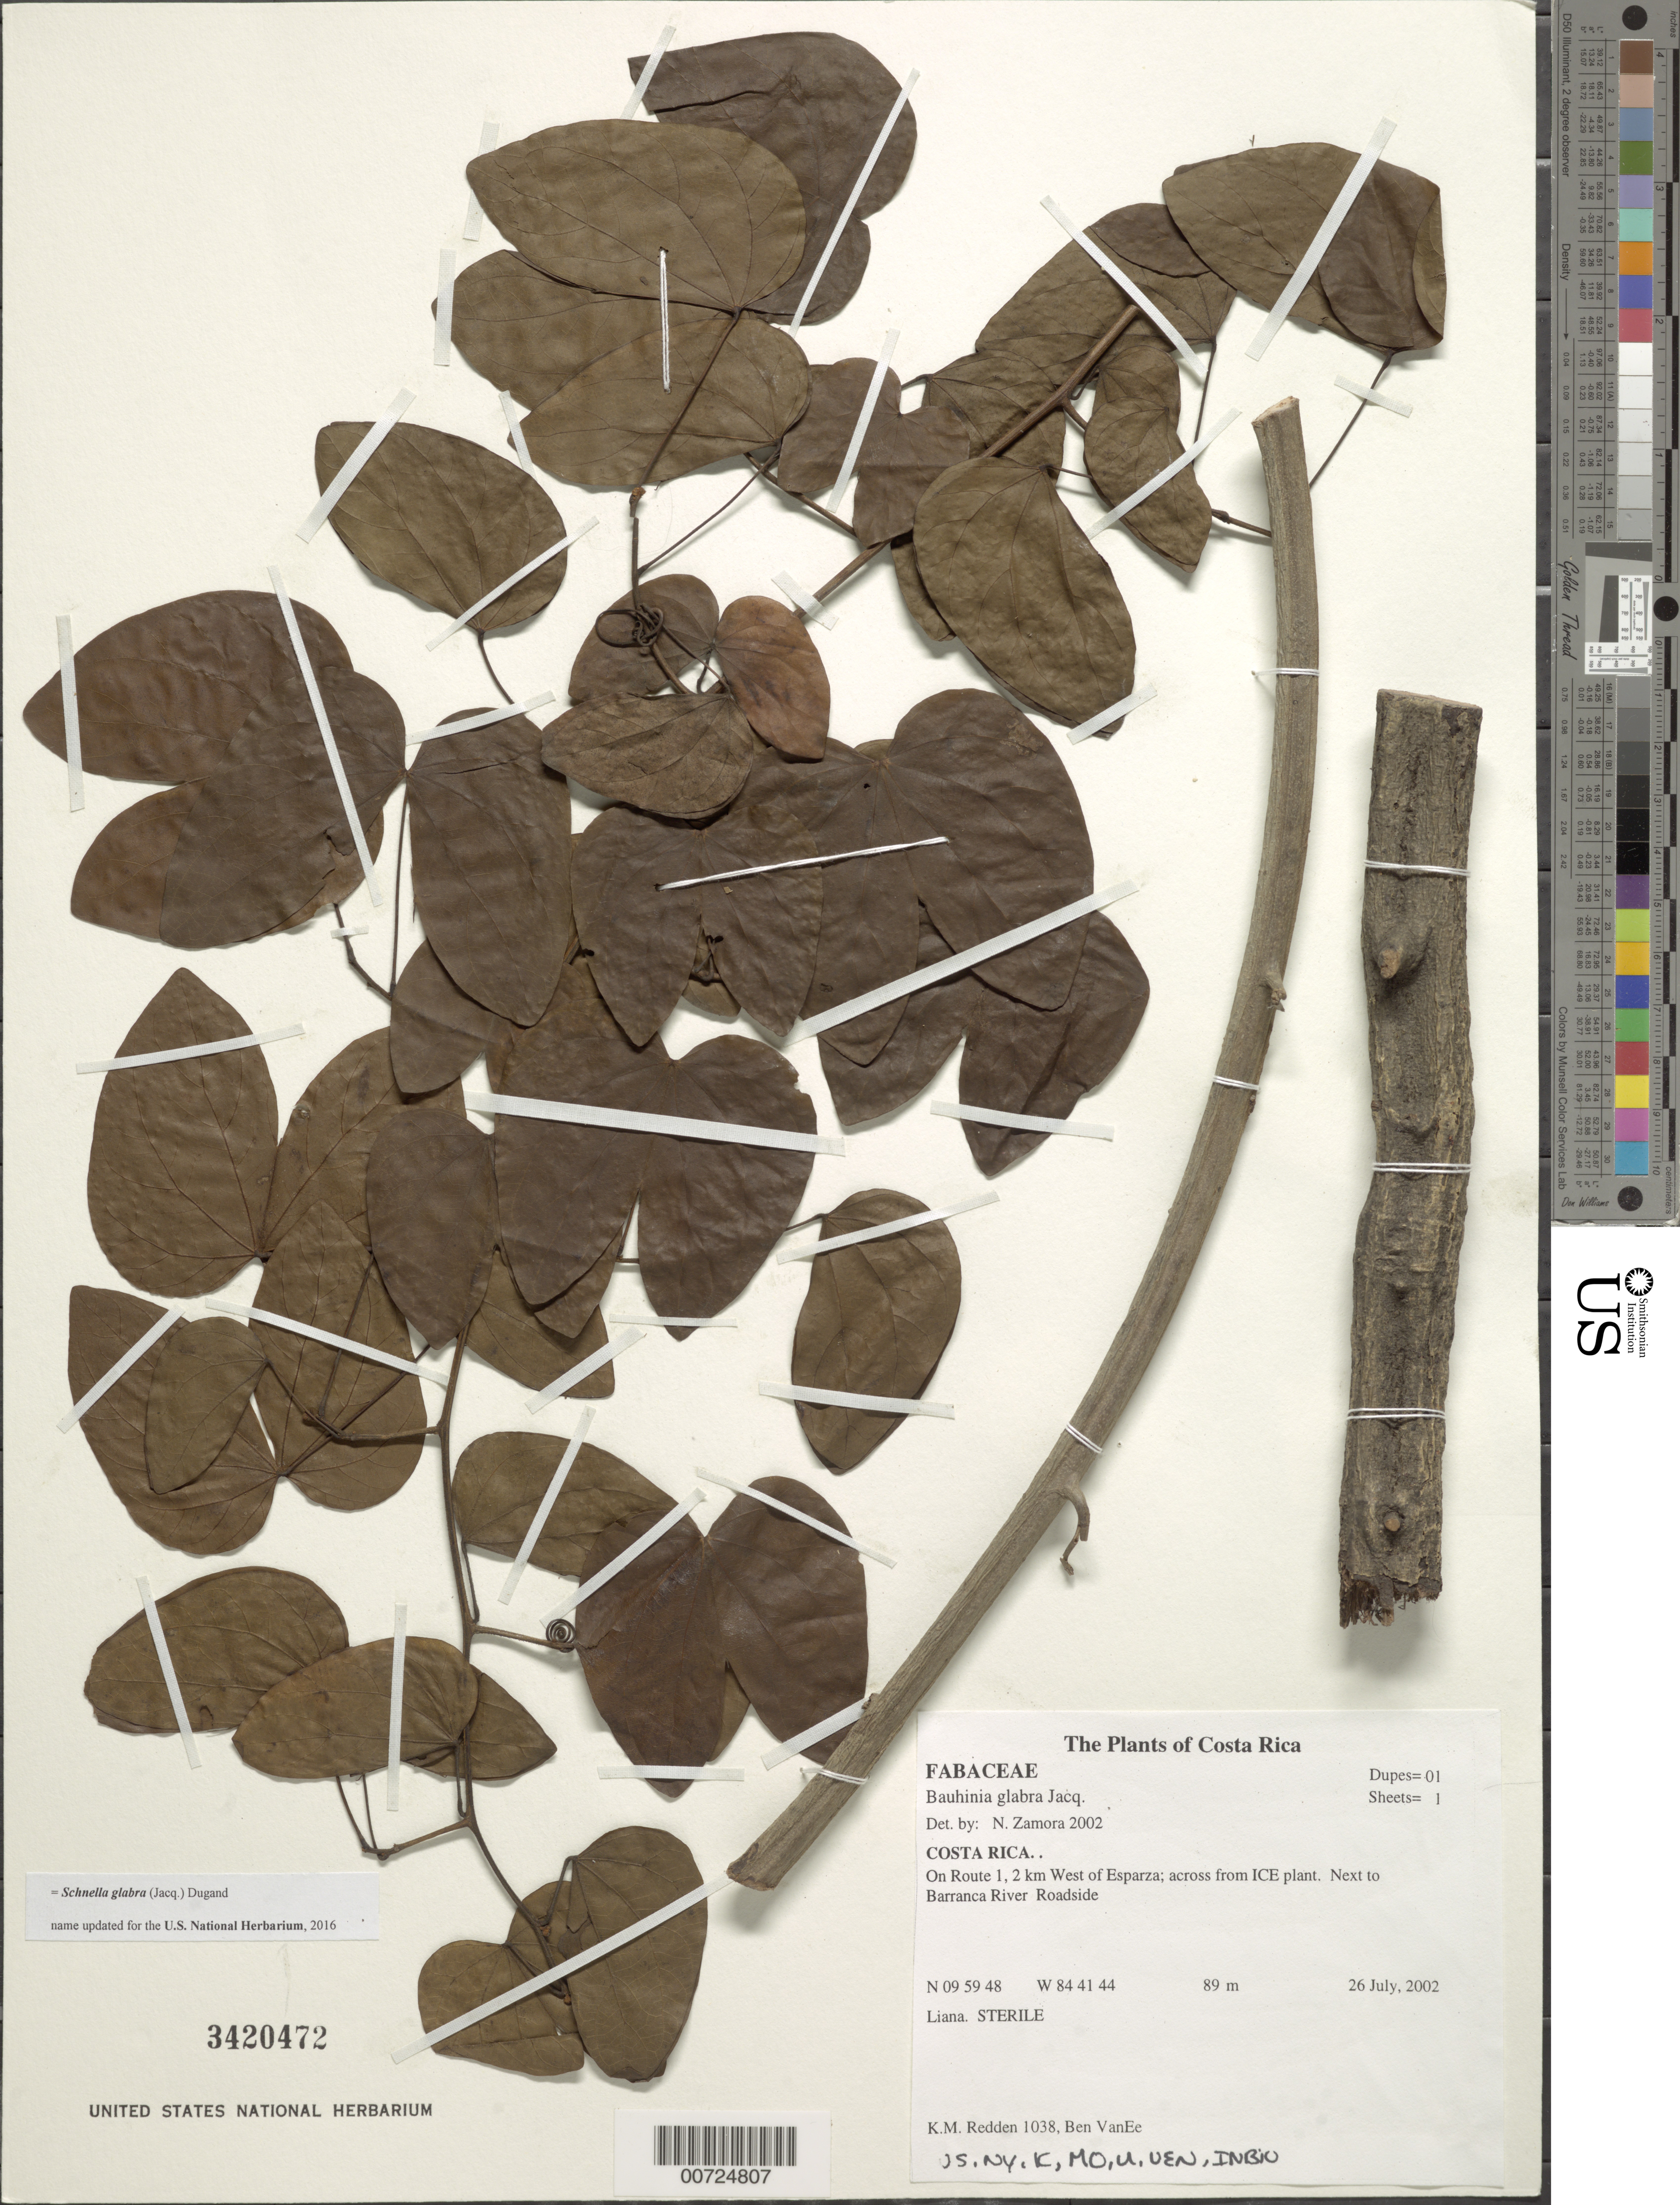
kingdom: Plantae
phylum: Tracheophyta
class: Magnoliopsida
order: Fabales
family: Fabaceae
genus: Schnella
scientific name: Schnella glabra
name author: (Jacq.) Dugand G.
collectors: K. M. Redden & B. VanEe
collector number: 1038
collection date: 2002-07-26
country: Costa Rica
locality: On route 1, 2 kmwest of Esparza; across from ICE plant. Next to Barranca River Roadsie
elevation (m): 89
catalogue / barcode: US 3420472